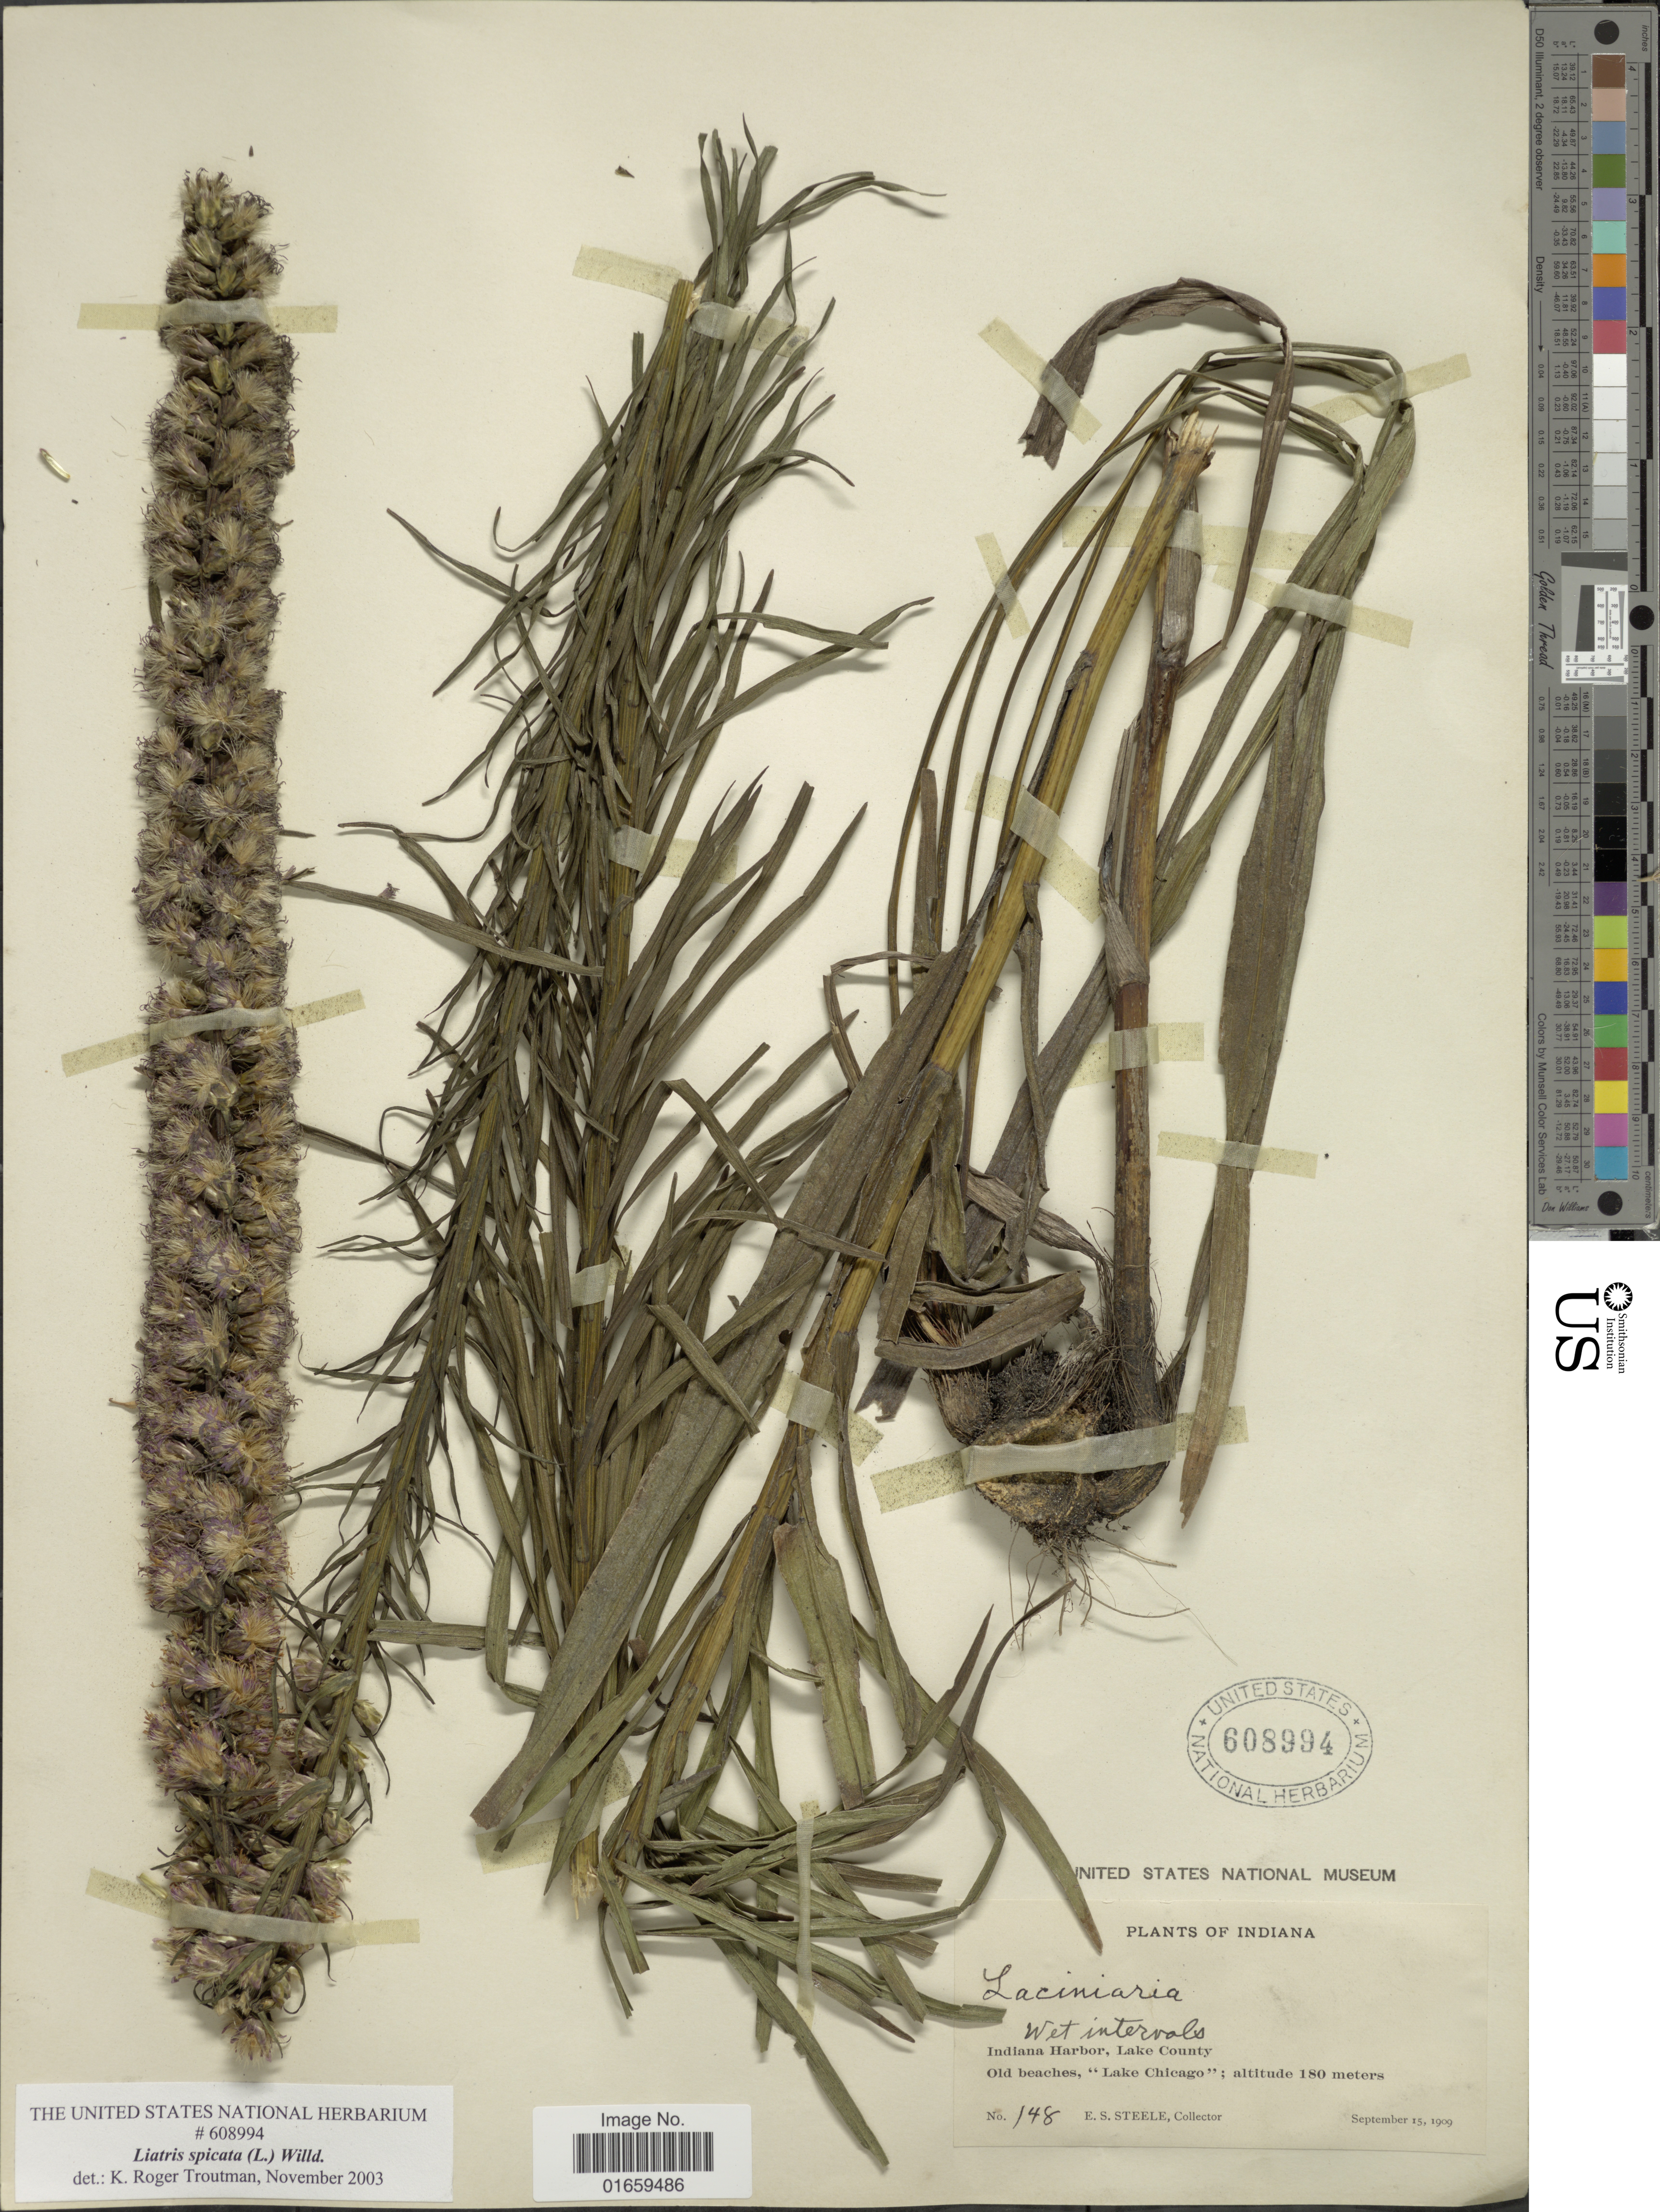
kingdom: Plantae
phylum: Tracheophyta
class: Magnoliopsida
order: Asterales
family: Asteraceae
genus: Liatris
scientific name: Liatris spicata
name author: (L.) Willd.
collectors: E. Steele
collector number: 148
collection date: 1909-09-15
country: United States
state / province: Indiana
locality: Indiana Harbor, Lake County, Old beaches, "Lake Chicago"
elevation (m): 180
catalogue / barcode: US 608994